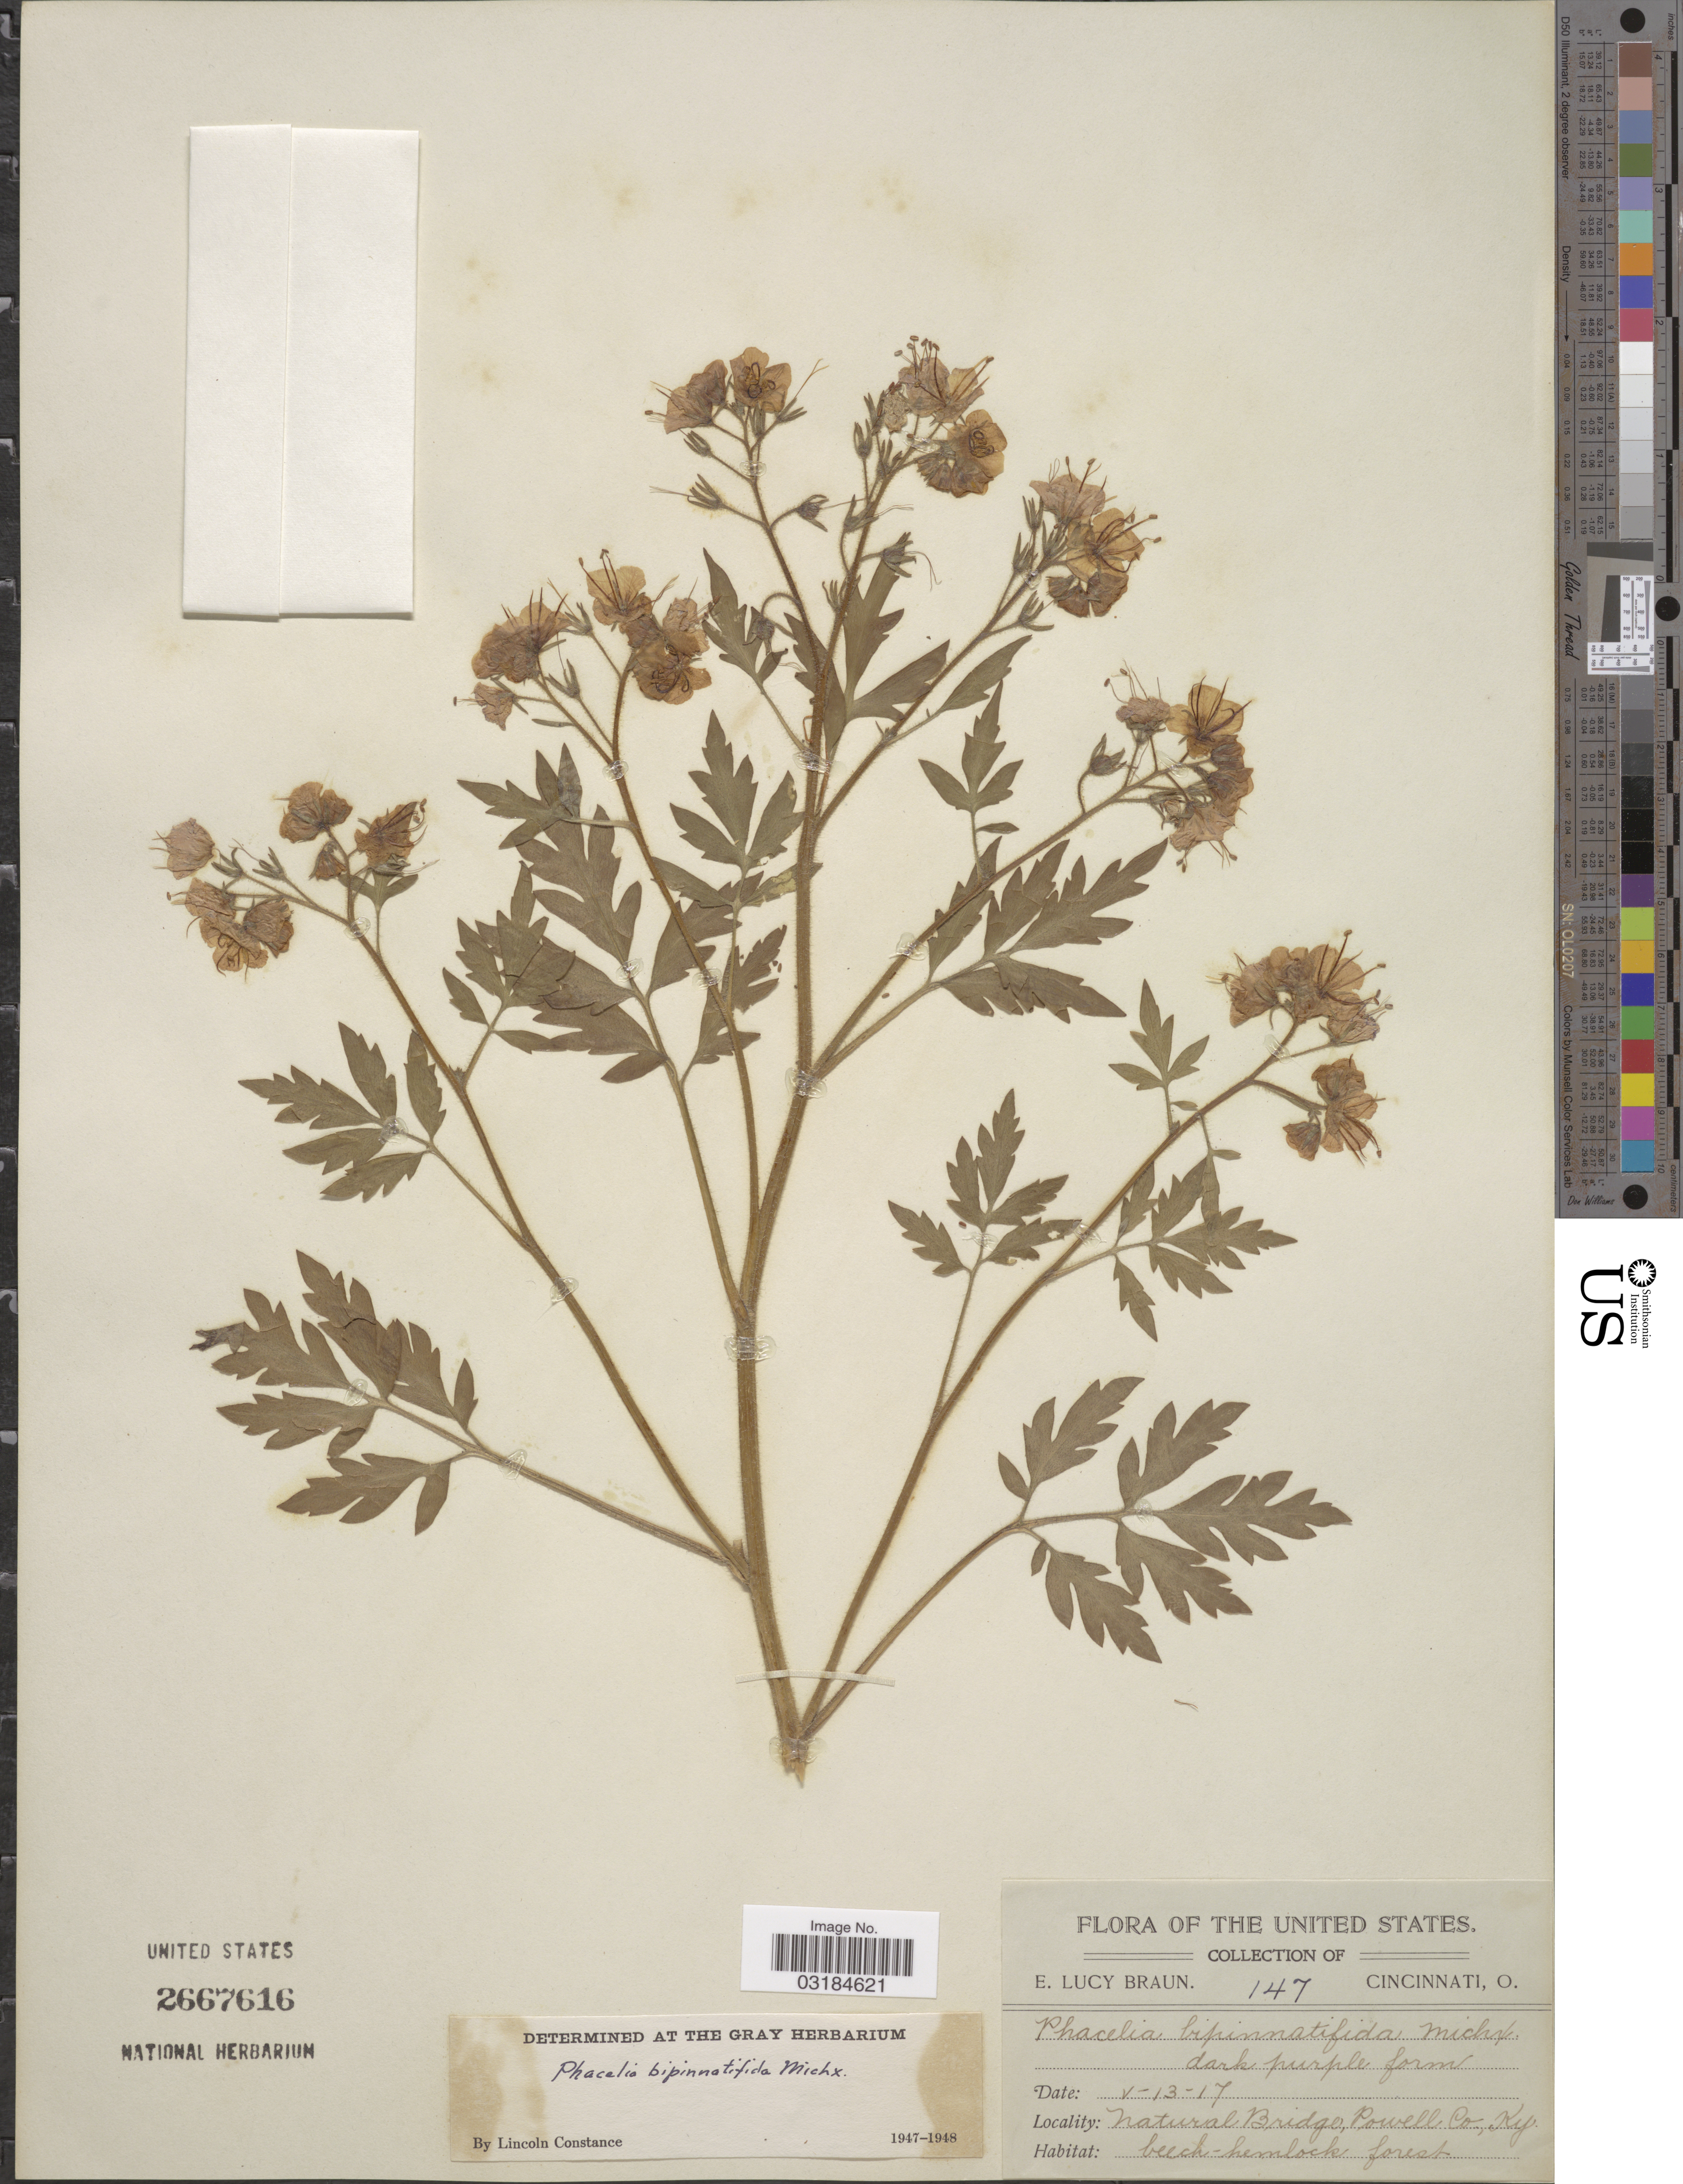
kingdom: Plantae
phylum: Tracheophyta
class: Magnoliopsida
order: Boraginales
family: Hydrophyllaceae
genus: Phacelia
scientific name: Phacelia bipinnatifida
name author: (Atwood) Michx.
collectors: E. L. Braun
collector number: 147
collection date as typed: Transcribed d/m/y: 13/5/17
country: United States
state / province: Kentucky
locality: Natural Bridge, Powell Co.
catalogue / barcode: US 2667616